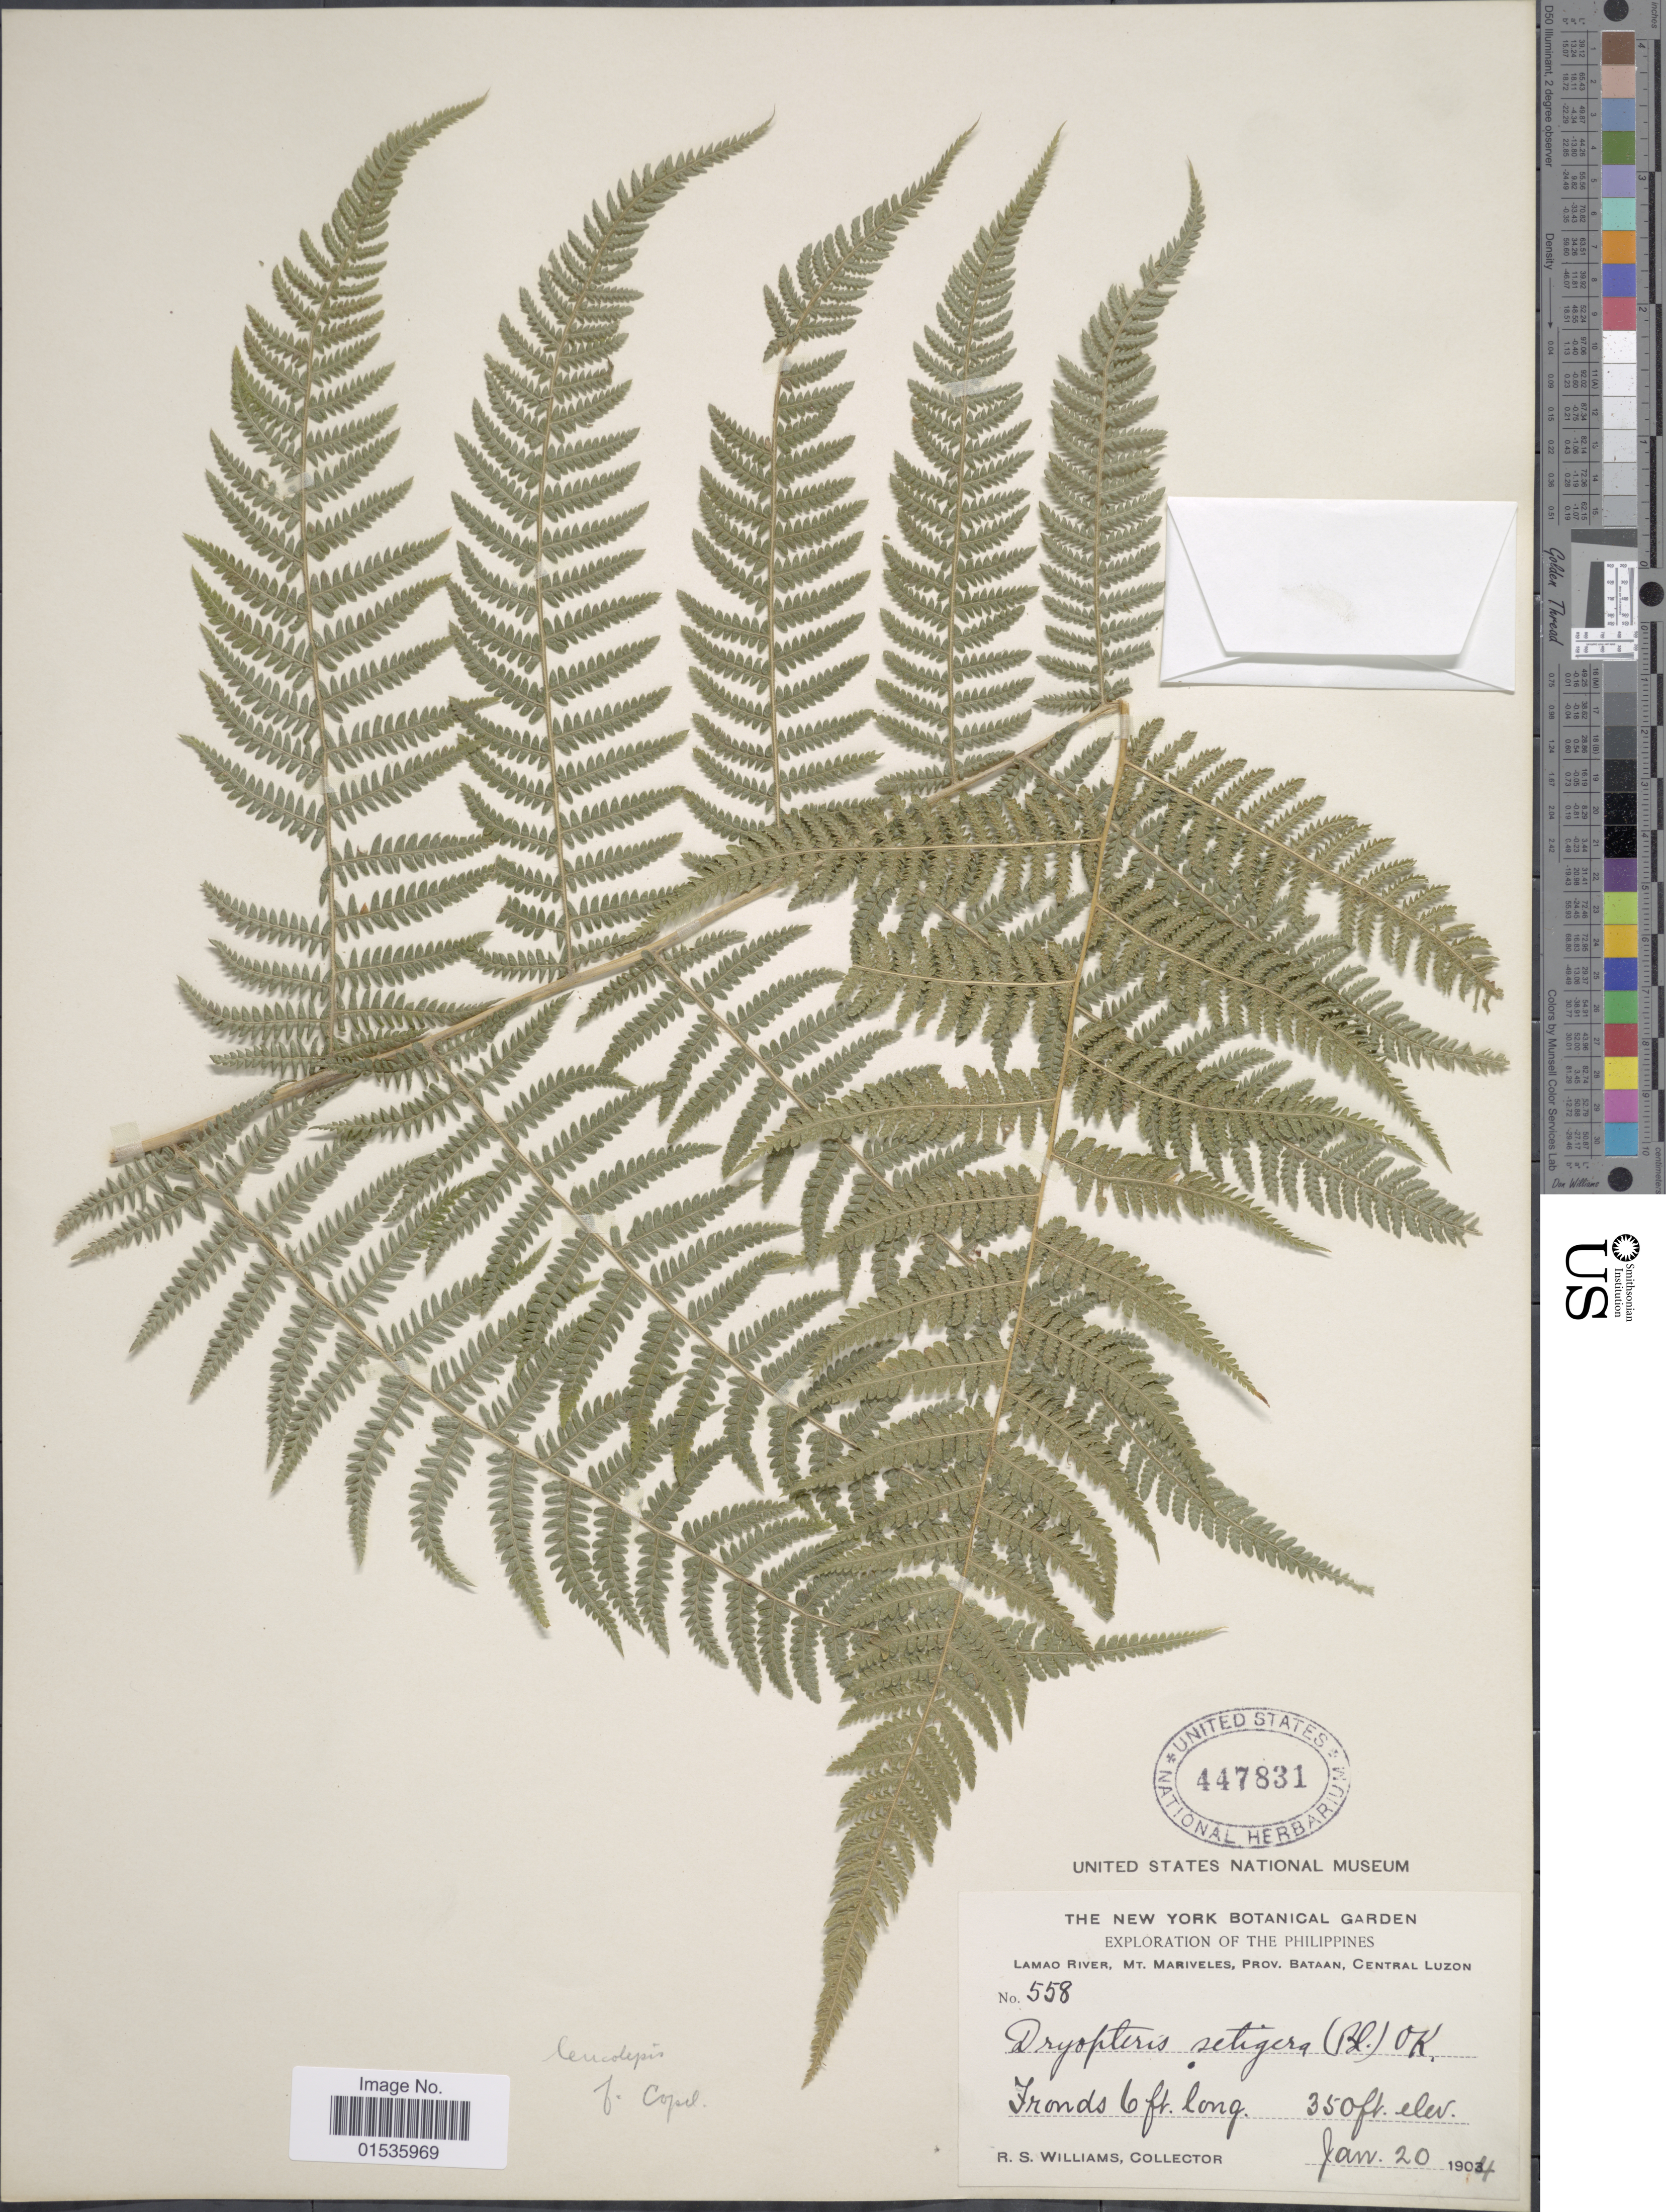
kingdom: Plantae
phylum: Tracheophyta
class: Polypodiopsida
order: Polypodiales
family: Thelypteridaceae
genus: Macrothelypteris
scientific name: Macrothelypteris polypodioides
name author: (Hook.) Holttum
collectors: R. S. Williams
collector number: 558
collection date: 1904-01-20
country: Philippines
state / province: Central Luzon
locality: Philippines, Lamao River, Mt. Mariveles, prov. Bataan, Central Luzon.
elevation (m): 107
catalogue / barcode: US 47831